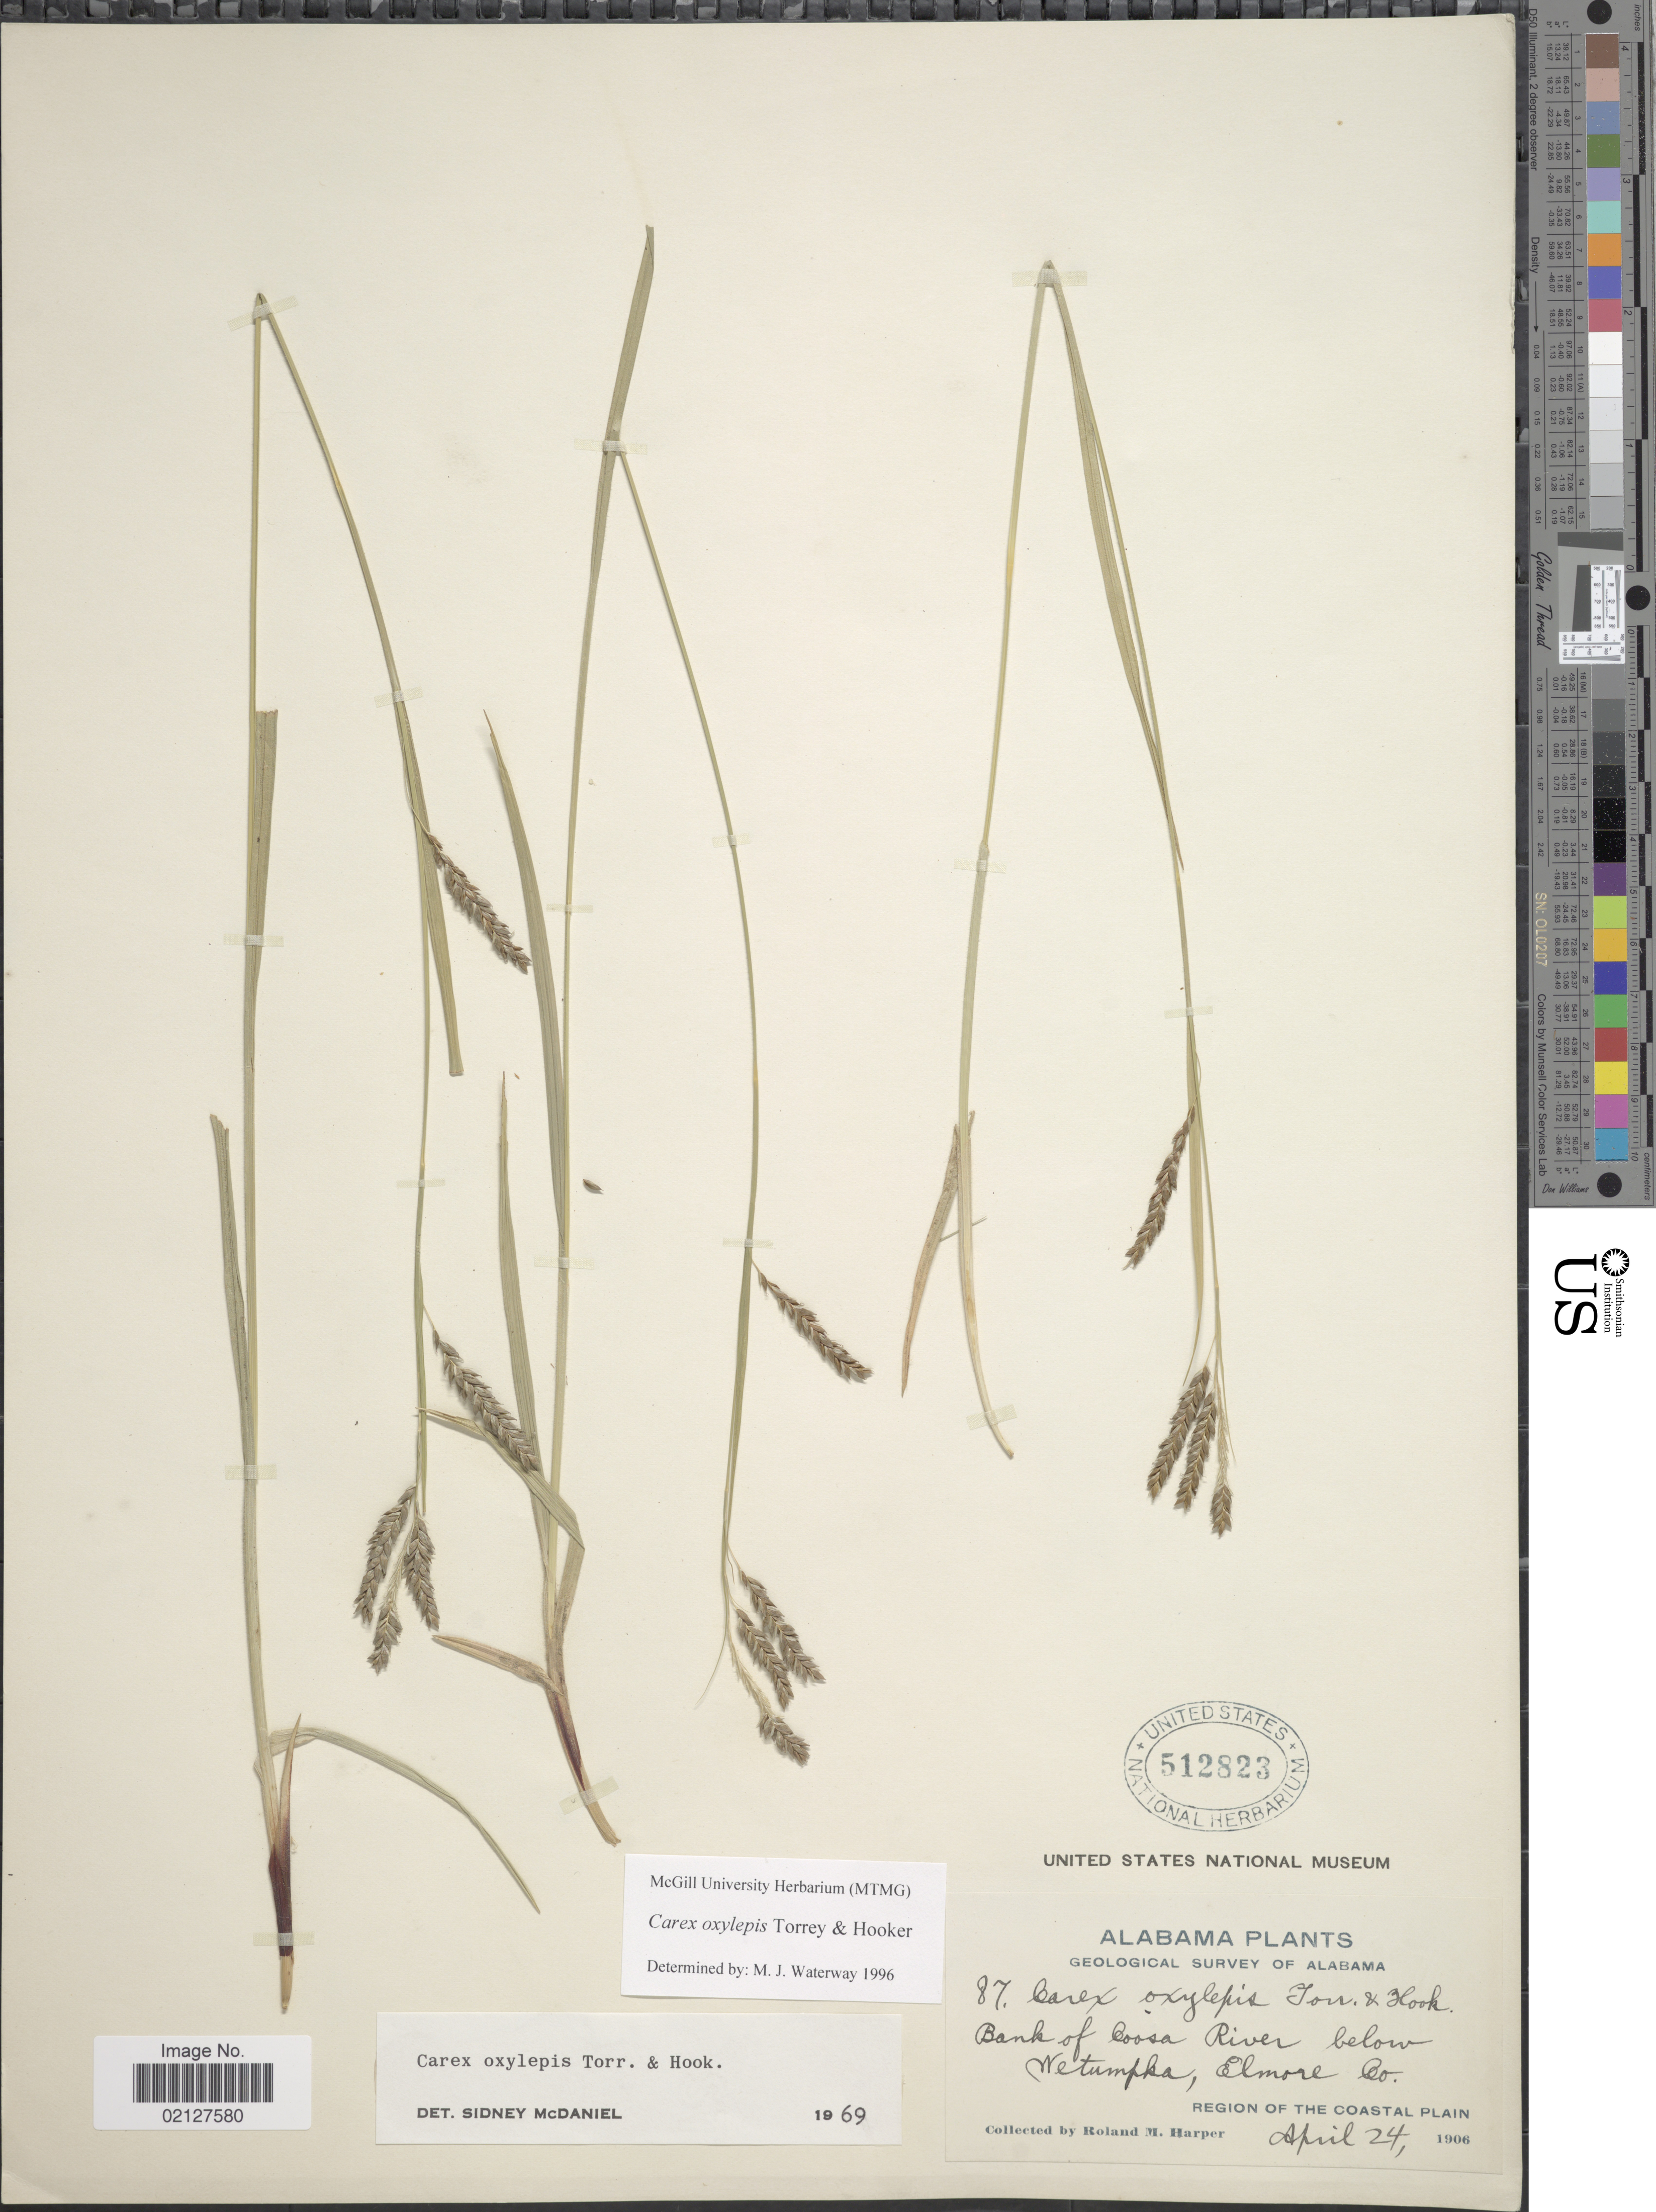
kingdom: Plantae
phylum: Tracheophyta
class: Liliopsida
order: Poales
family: Cyperaceae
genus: Carex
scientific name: Carex oxylepis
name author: Torr. & Hook.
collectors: R. M. Harper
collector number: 87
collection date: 1906-04-24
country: United States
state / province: Alabama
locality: Bank of Goosa River below Wetumpka, Elmore Co. Region of the Coastal Plain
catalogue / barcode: US 512823